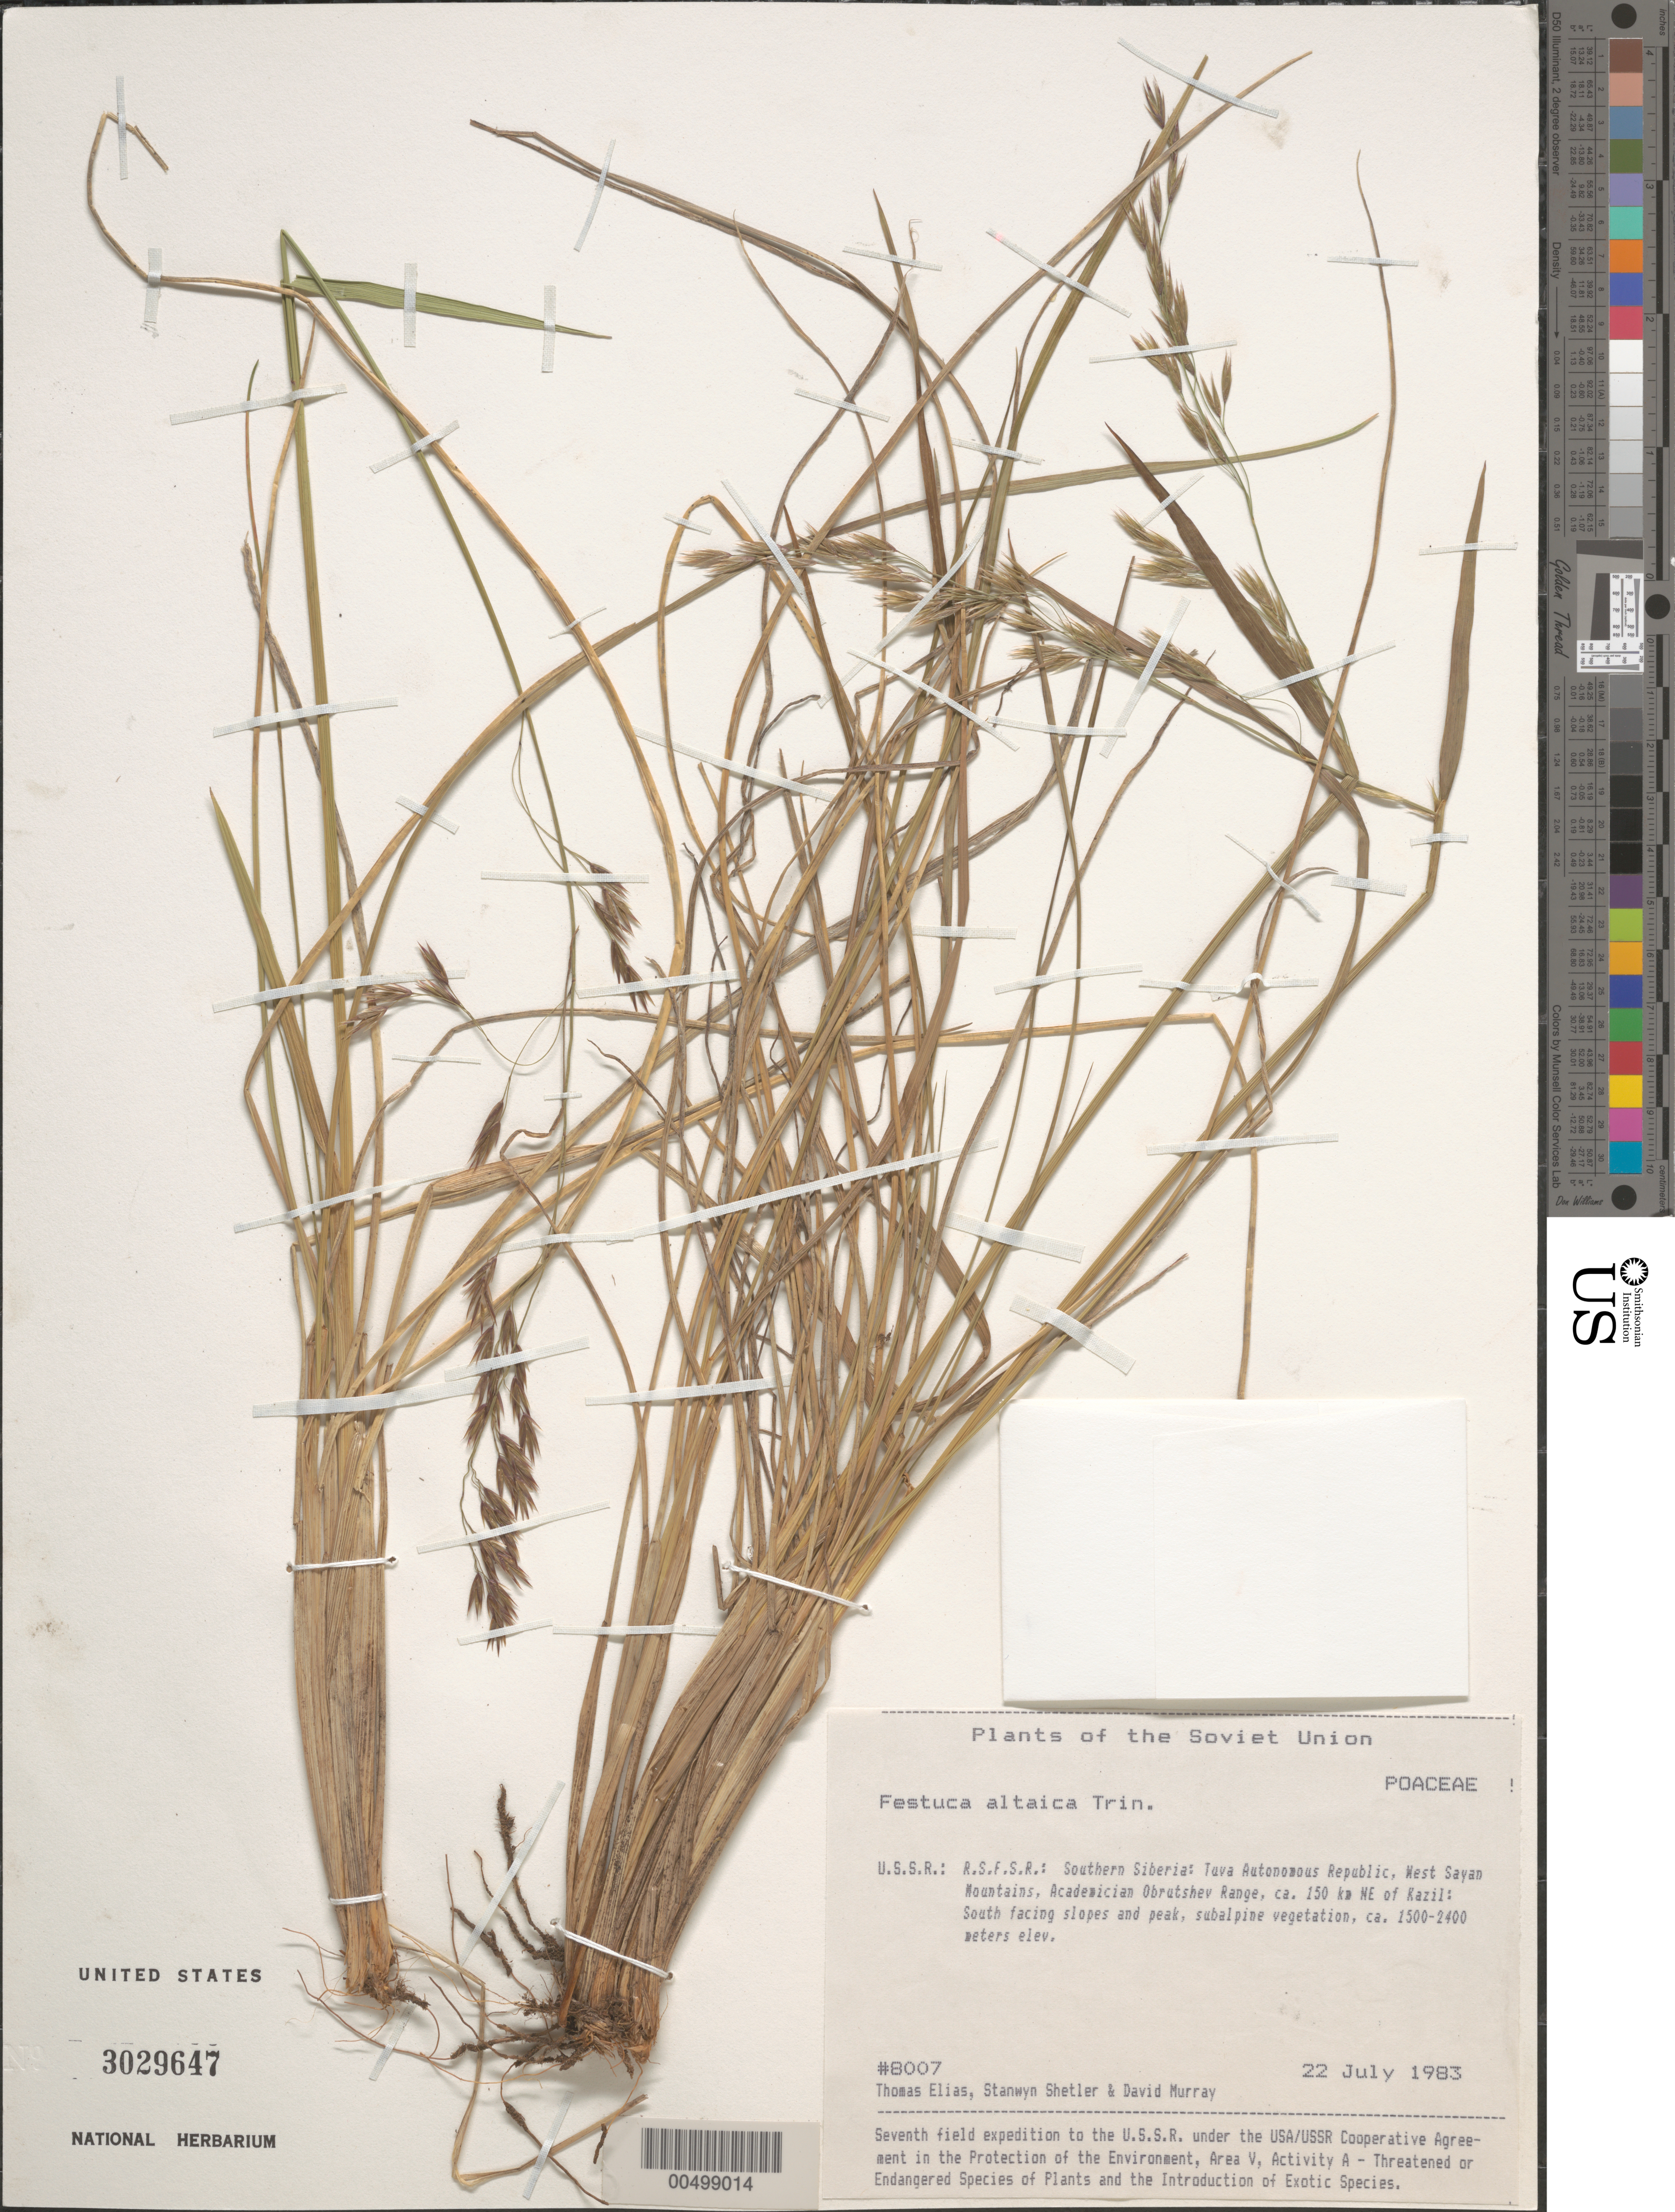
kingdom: Plantae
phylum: Tracheophyta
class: Liliopsida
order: Poales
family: Poaceae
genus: Festuca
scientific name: Festuca altaica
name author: Trin.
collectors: T. Elias, S. Shetler & D. F. Murray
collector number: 8007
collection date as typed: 22 Jul 1983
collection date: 1983-07-22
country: Russian Federation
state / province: Tuva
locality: West Sayan Mountains, Academician Obrutshev Range, ca. 150 km NE of Kazil [Kyzyl]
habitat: south facing slopes and peak, subalpine vegetation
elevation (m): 1500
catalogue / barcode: US 3029647